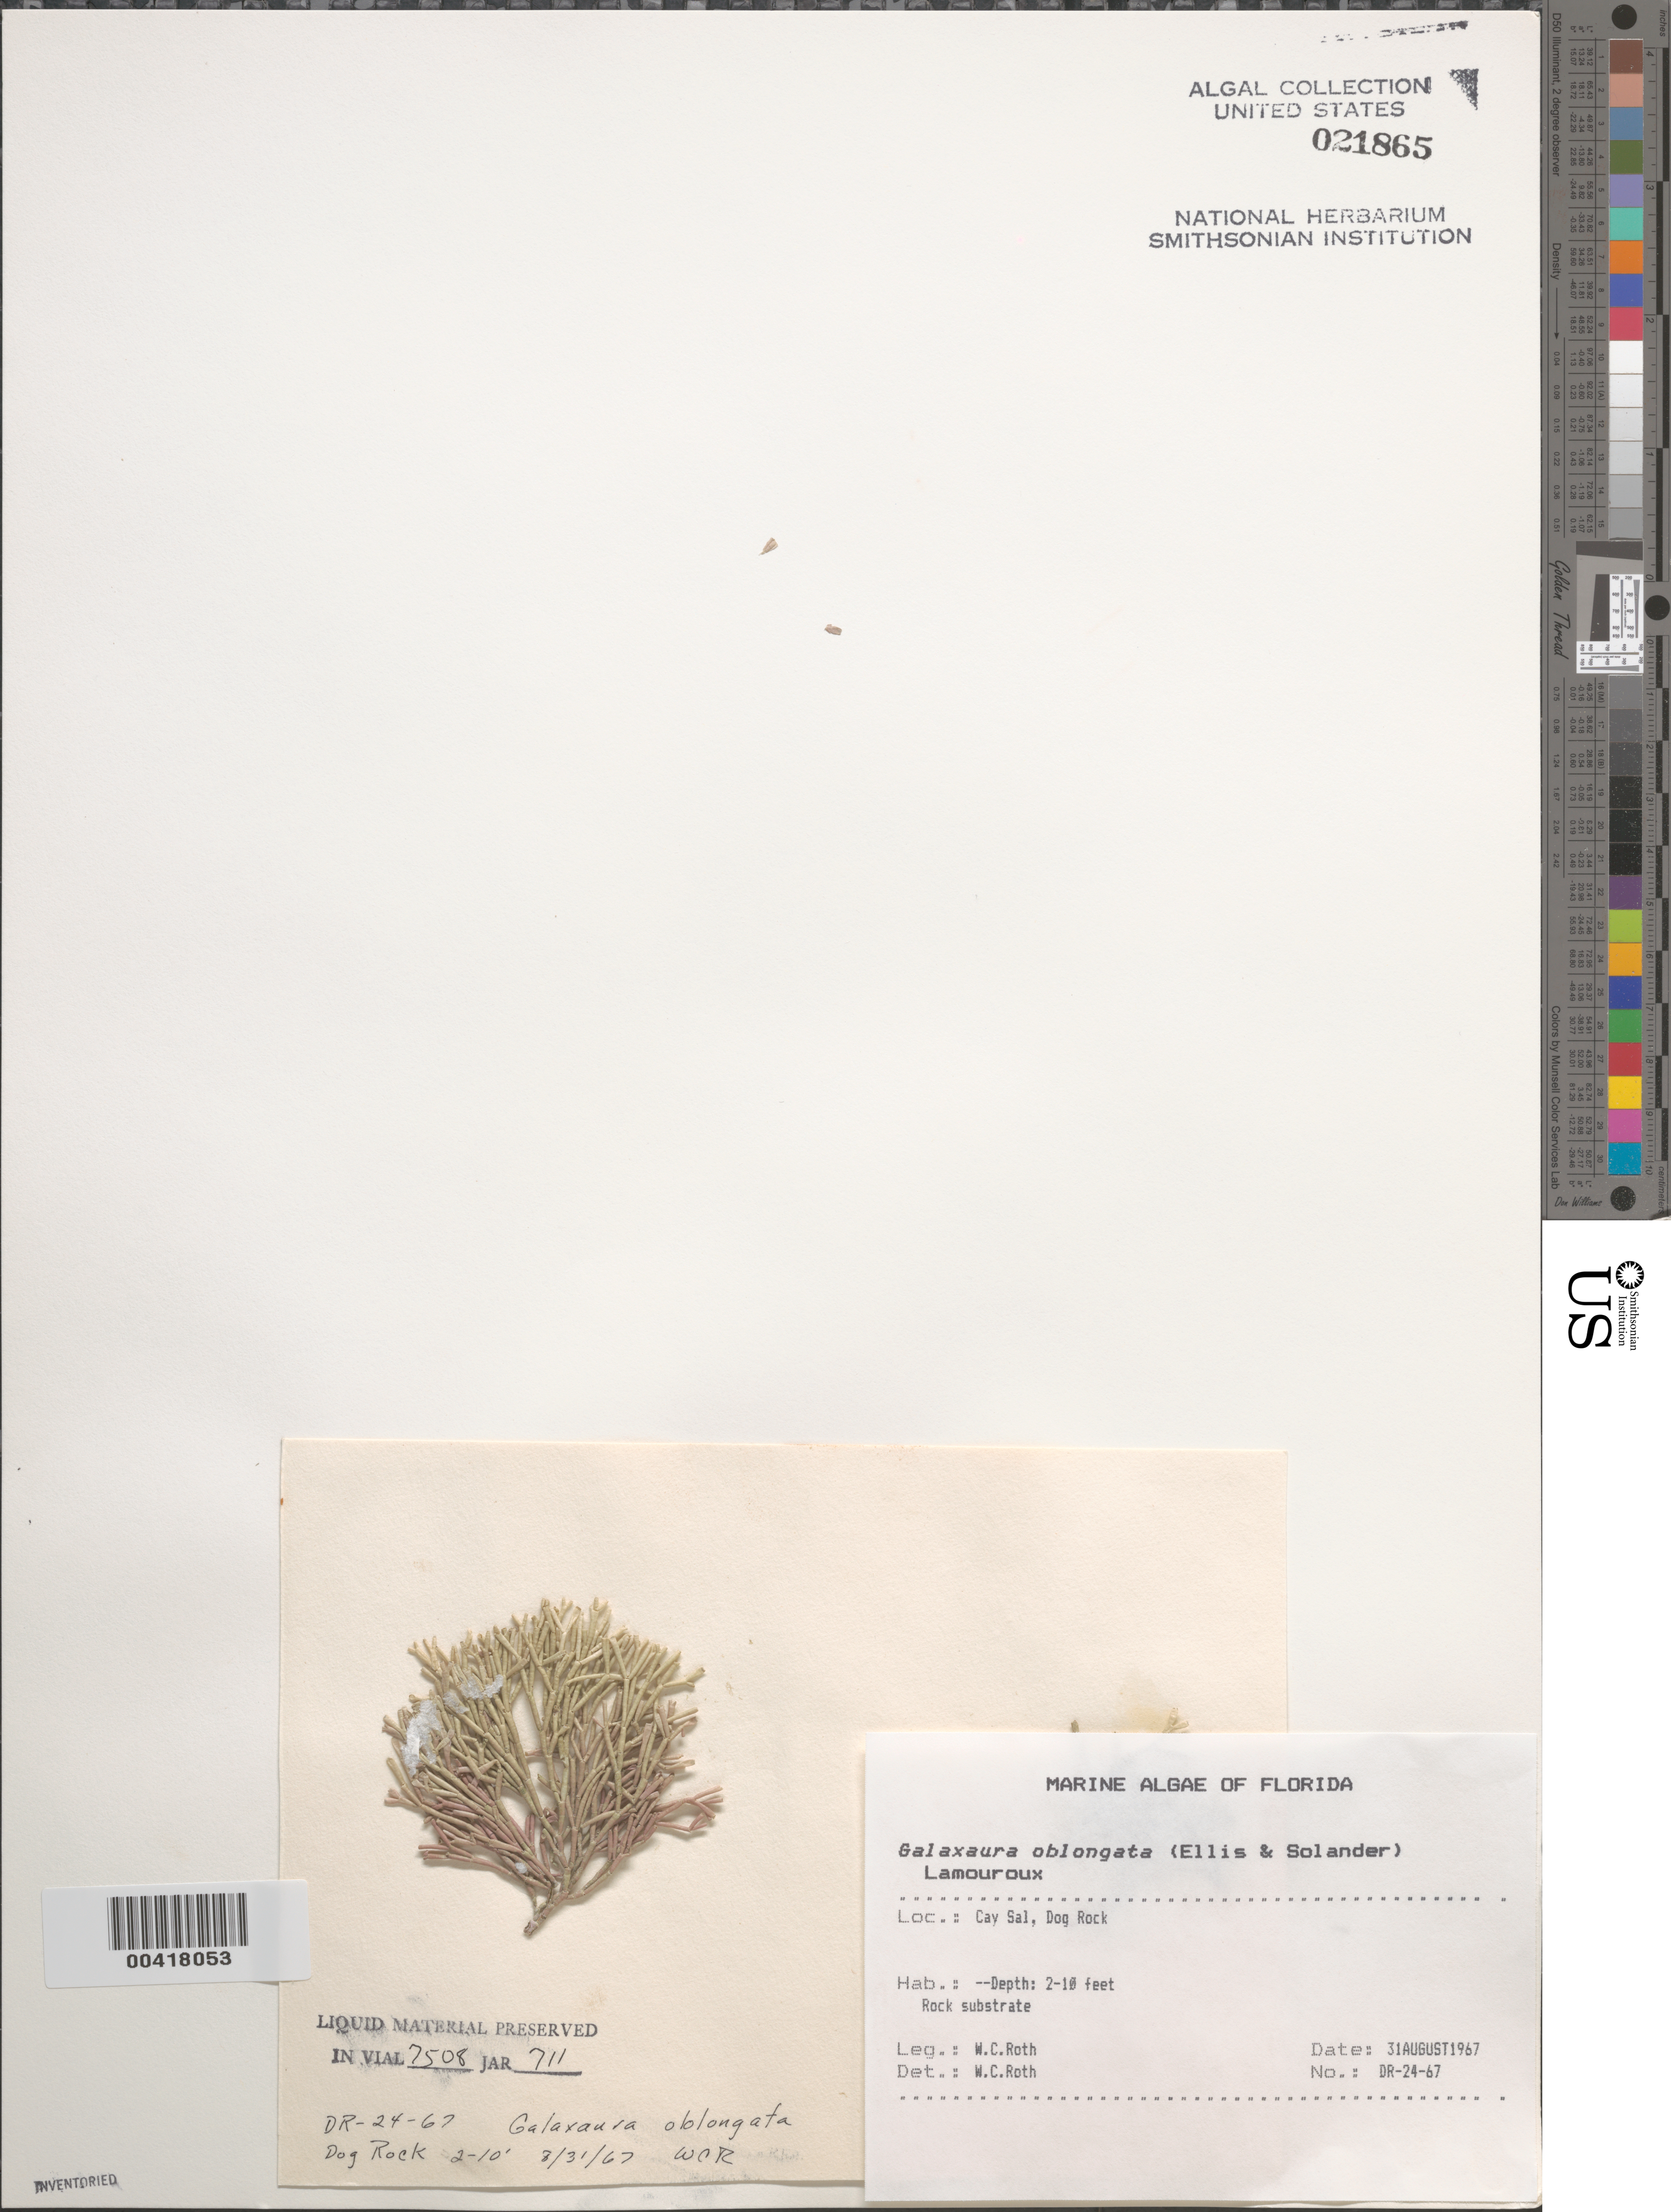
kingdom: Plantae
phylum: Rhodophyta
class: Florideophyceae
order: Nemaliales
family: Galaxauraceae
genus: Tricleocarpa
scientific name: Tricleocarpa fragilis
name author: (L.) Huisman & R.A. Towns.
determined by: Algae name updating Project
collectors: W. C. Roth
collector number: Dr-24-67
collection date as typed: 31 Aug 1967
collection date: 1967-08-31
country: United States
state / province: Florida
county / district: Monroe County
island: Cay Sal (Dog Rock)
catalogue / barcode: US 21865